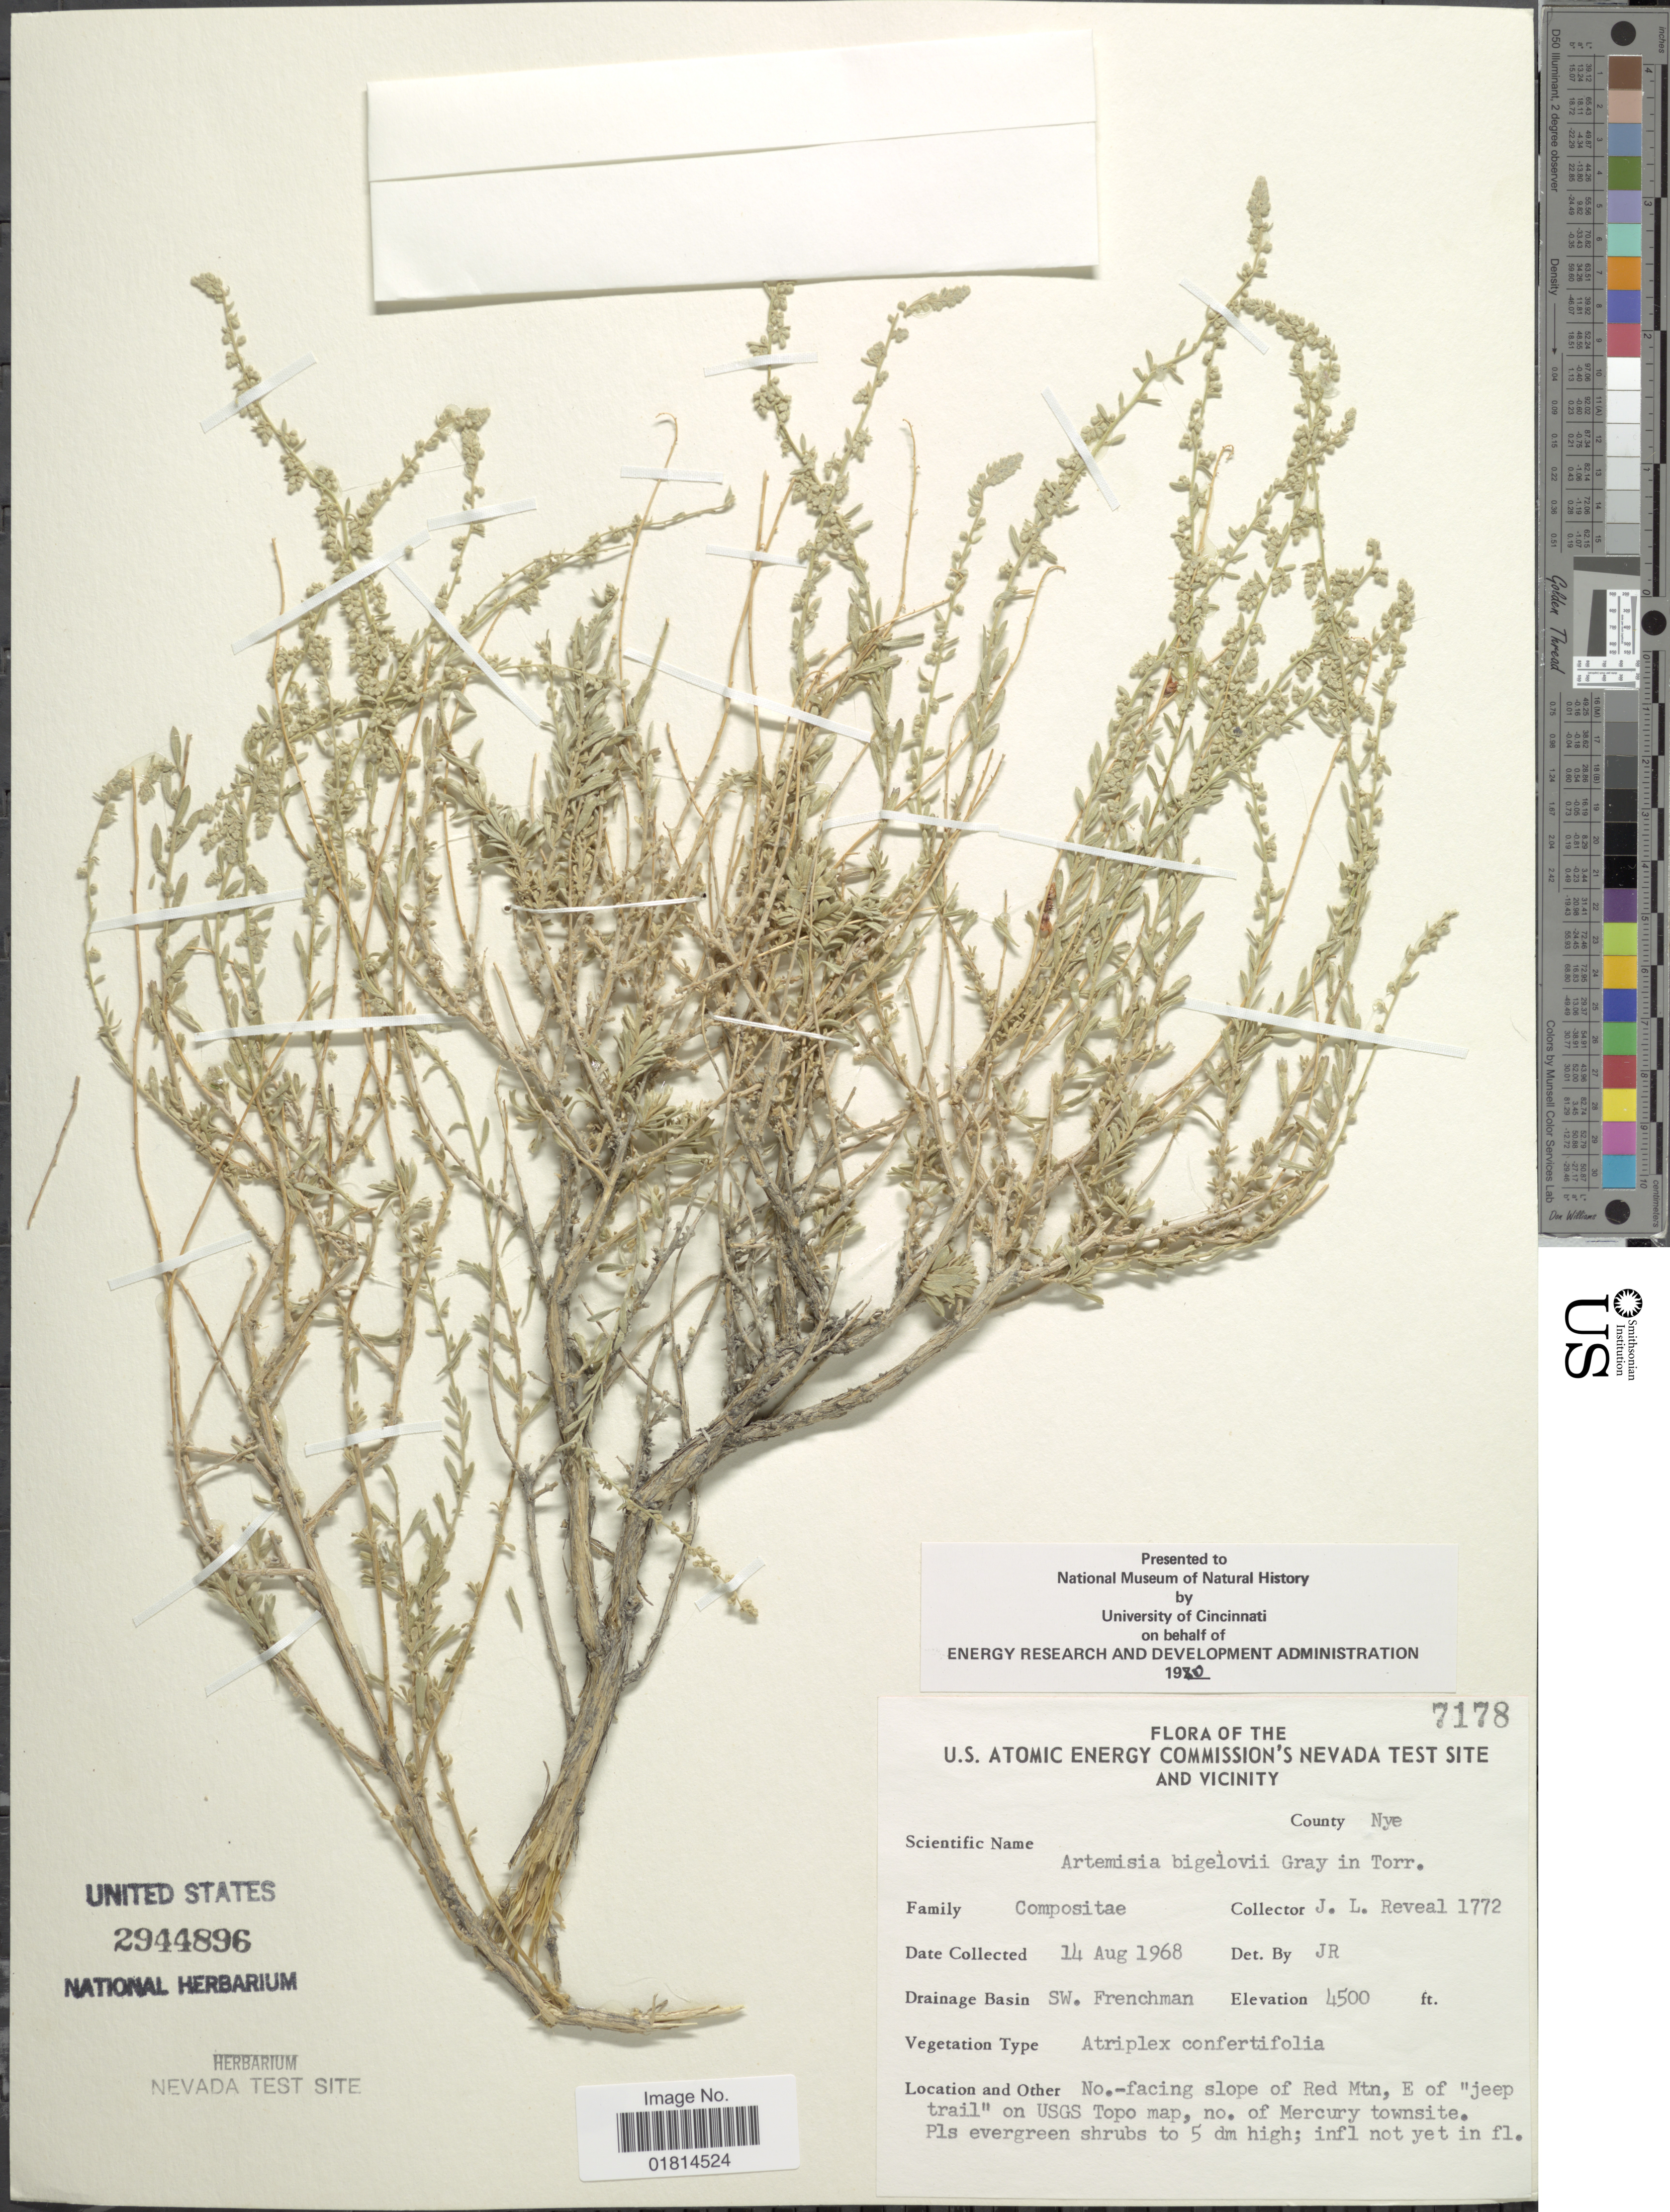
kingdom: Plantae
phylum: Tracheophyta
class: Magnoliopsida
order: Asterales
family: Asteraceae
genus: Artemisia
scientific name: Artemisia bigelovii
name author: A. Gray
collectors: J. L. Reveal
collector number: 1772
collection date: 1968-08-14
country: United States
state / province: Nevada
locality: U.S. Atomic Energy Commission's Nevada Test Site and Vicinity. County Nye. SW. Frenchman. No.-facing slope of Red Mtn, E of "jeep trail" on USGS Topo map, no. of Mercury townsite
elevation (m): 1372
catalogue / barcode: US 2944896